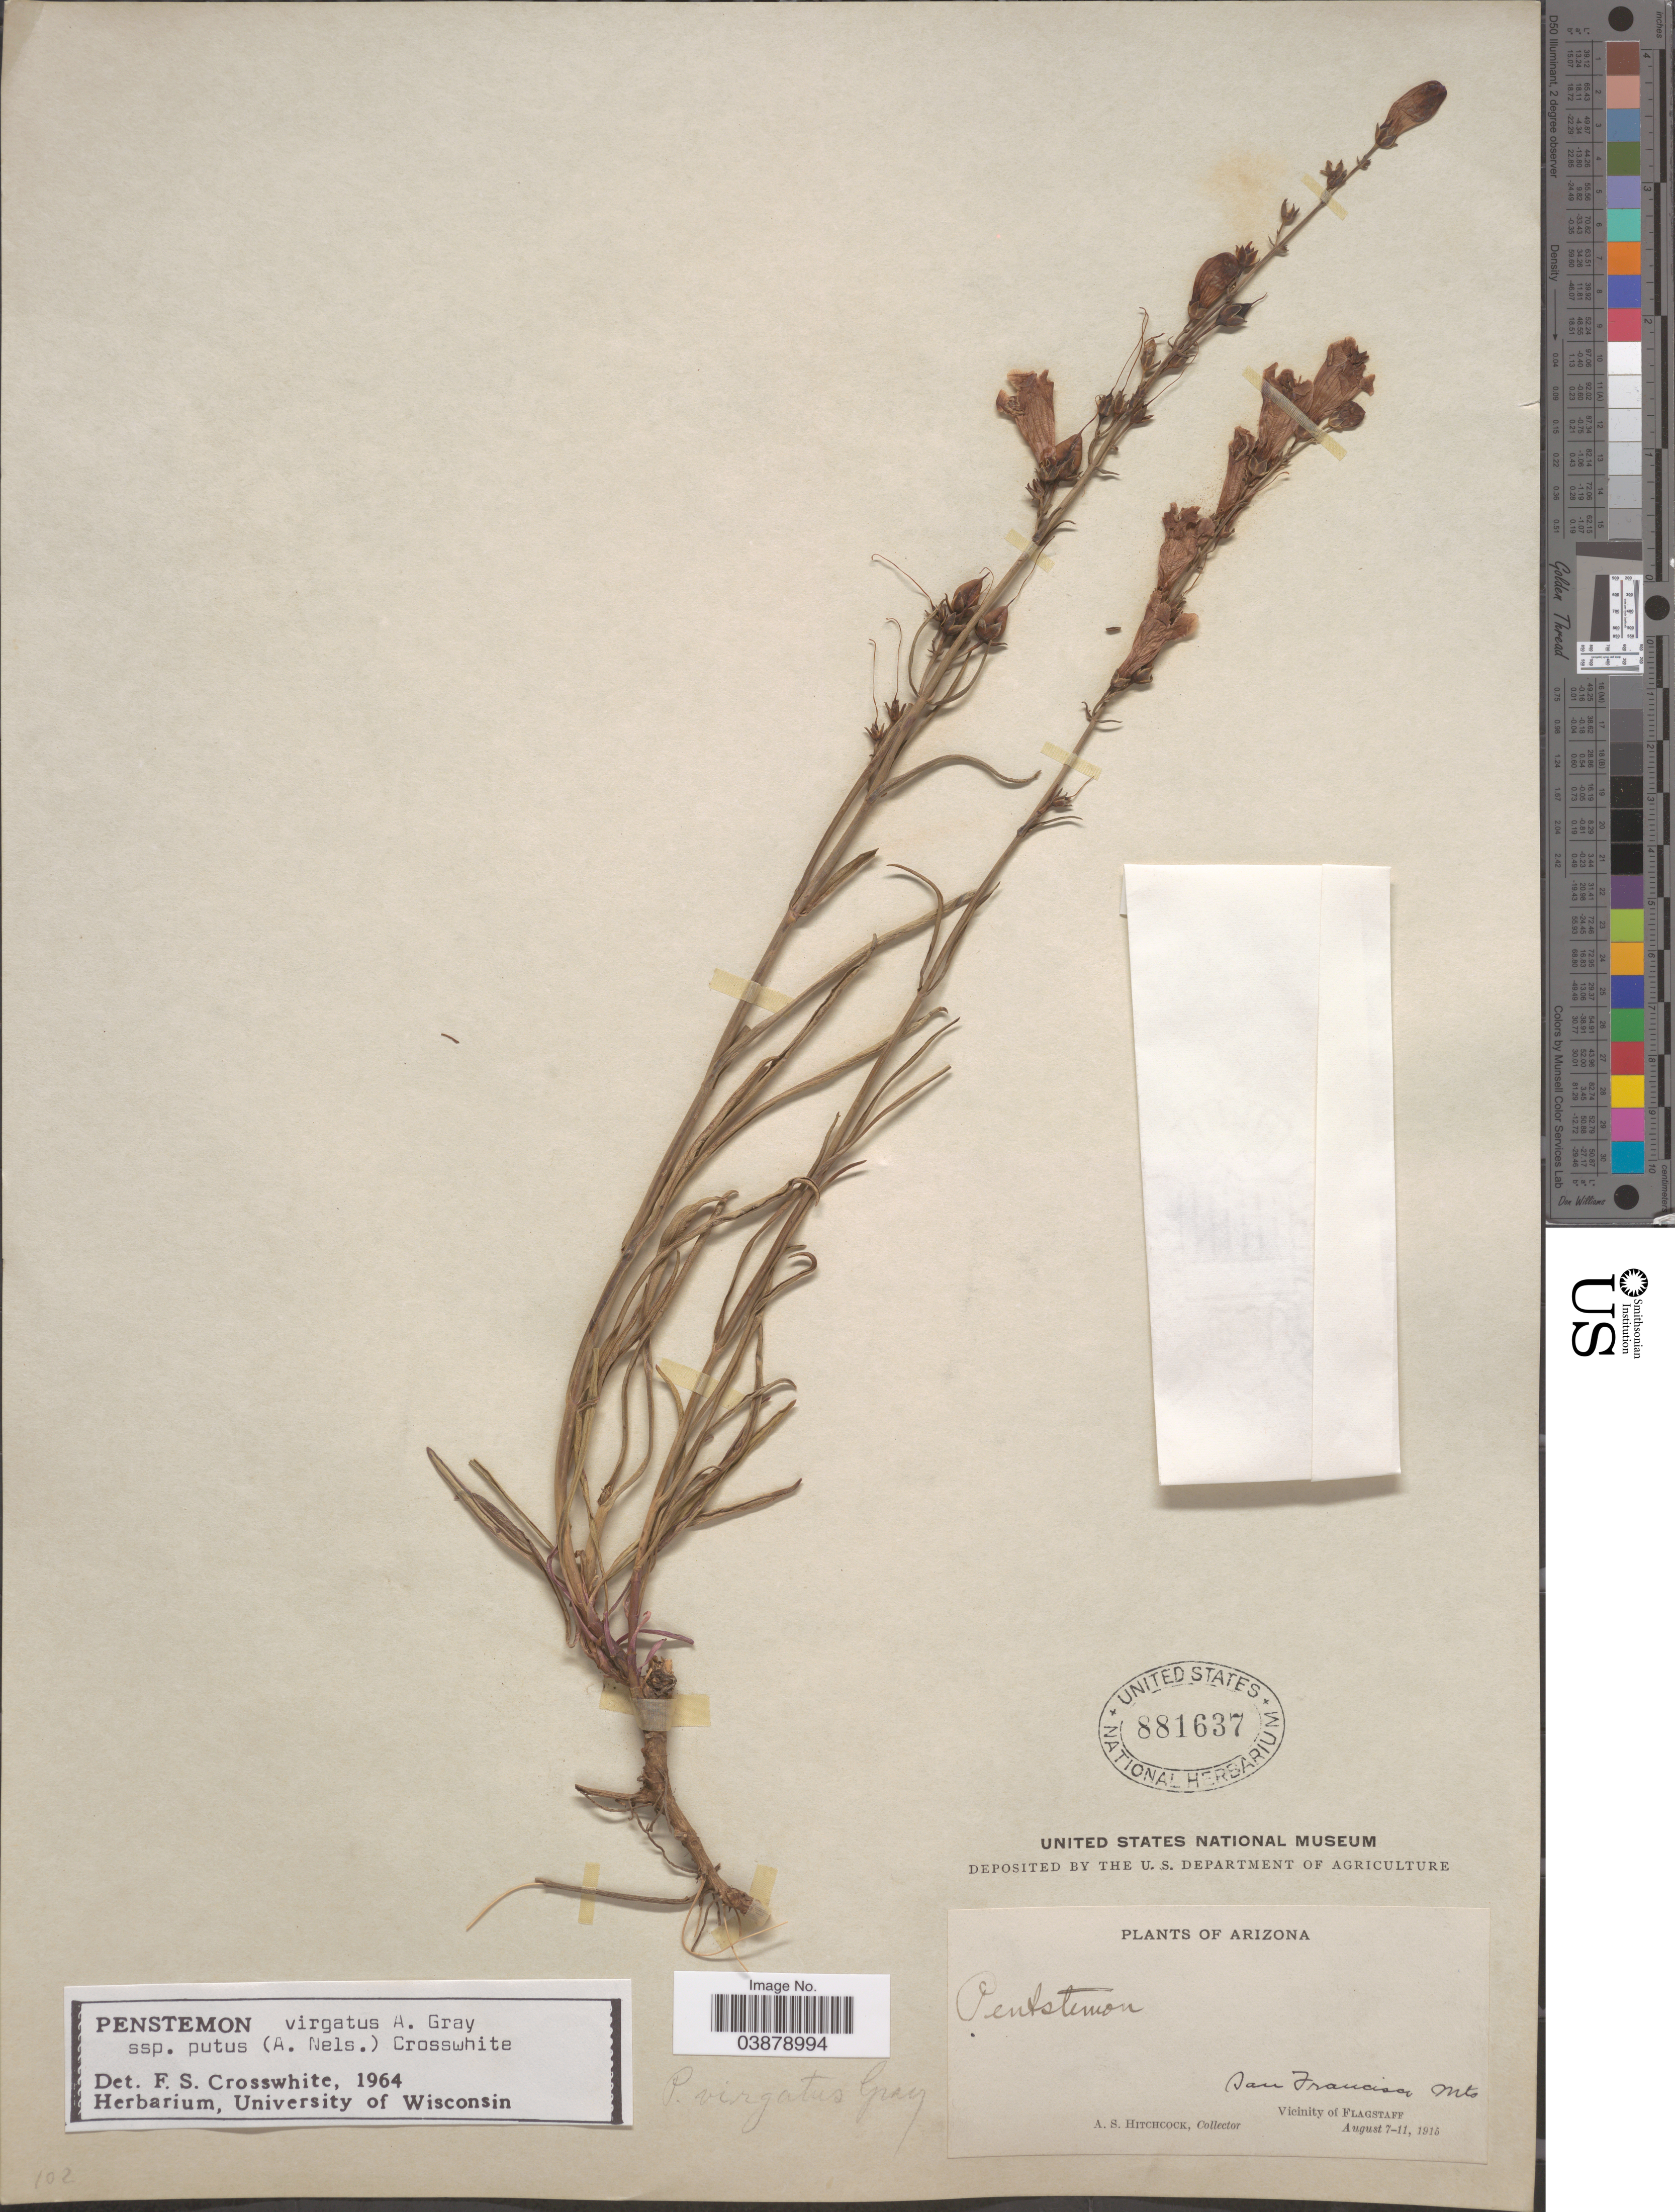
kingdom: Plantae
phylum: Tracheophyta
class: Magnoliopsida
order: Lamiales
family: Plantaginaceae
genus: Penstemon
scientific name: Penstemon virgatus subsp. putus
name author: (A. Nelson) Crosswh.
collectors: A. S. Hitchcock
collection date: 1915-08-07/1915-08-11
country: United States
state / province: Arizona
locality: San Francisco Mt. Vicinity of Flagstaff.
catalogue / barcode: US 881637